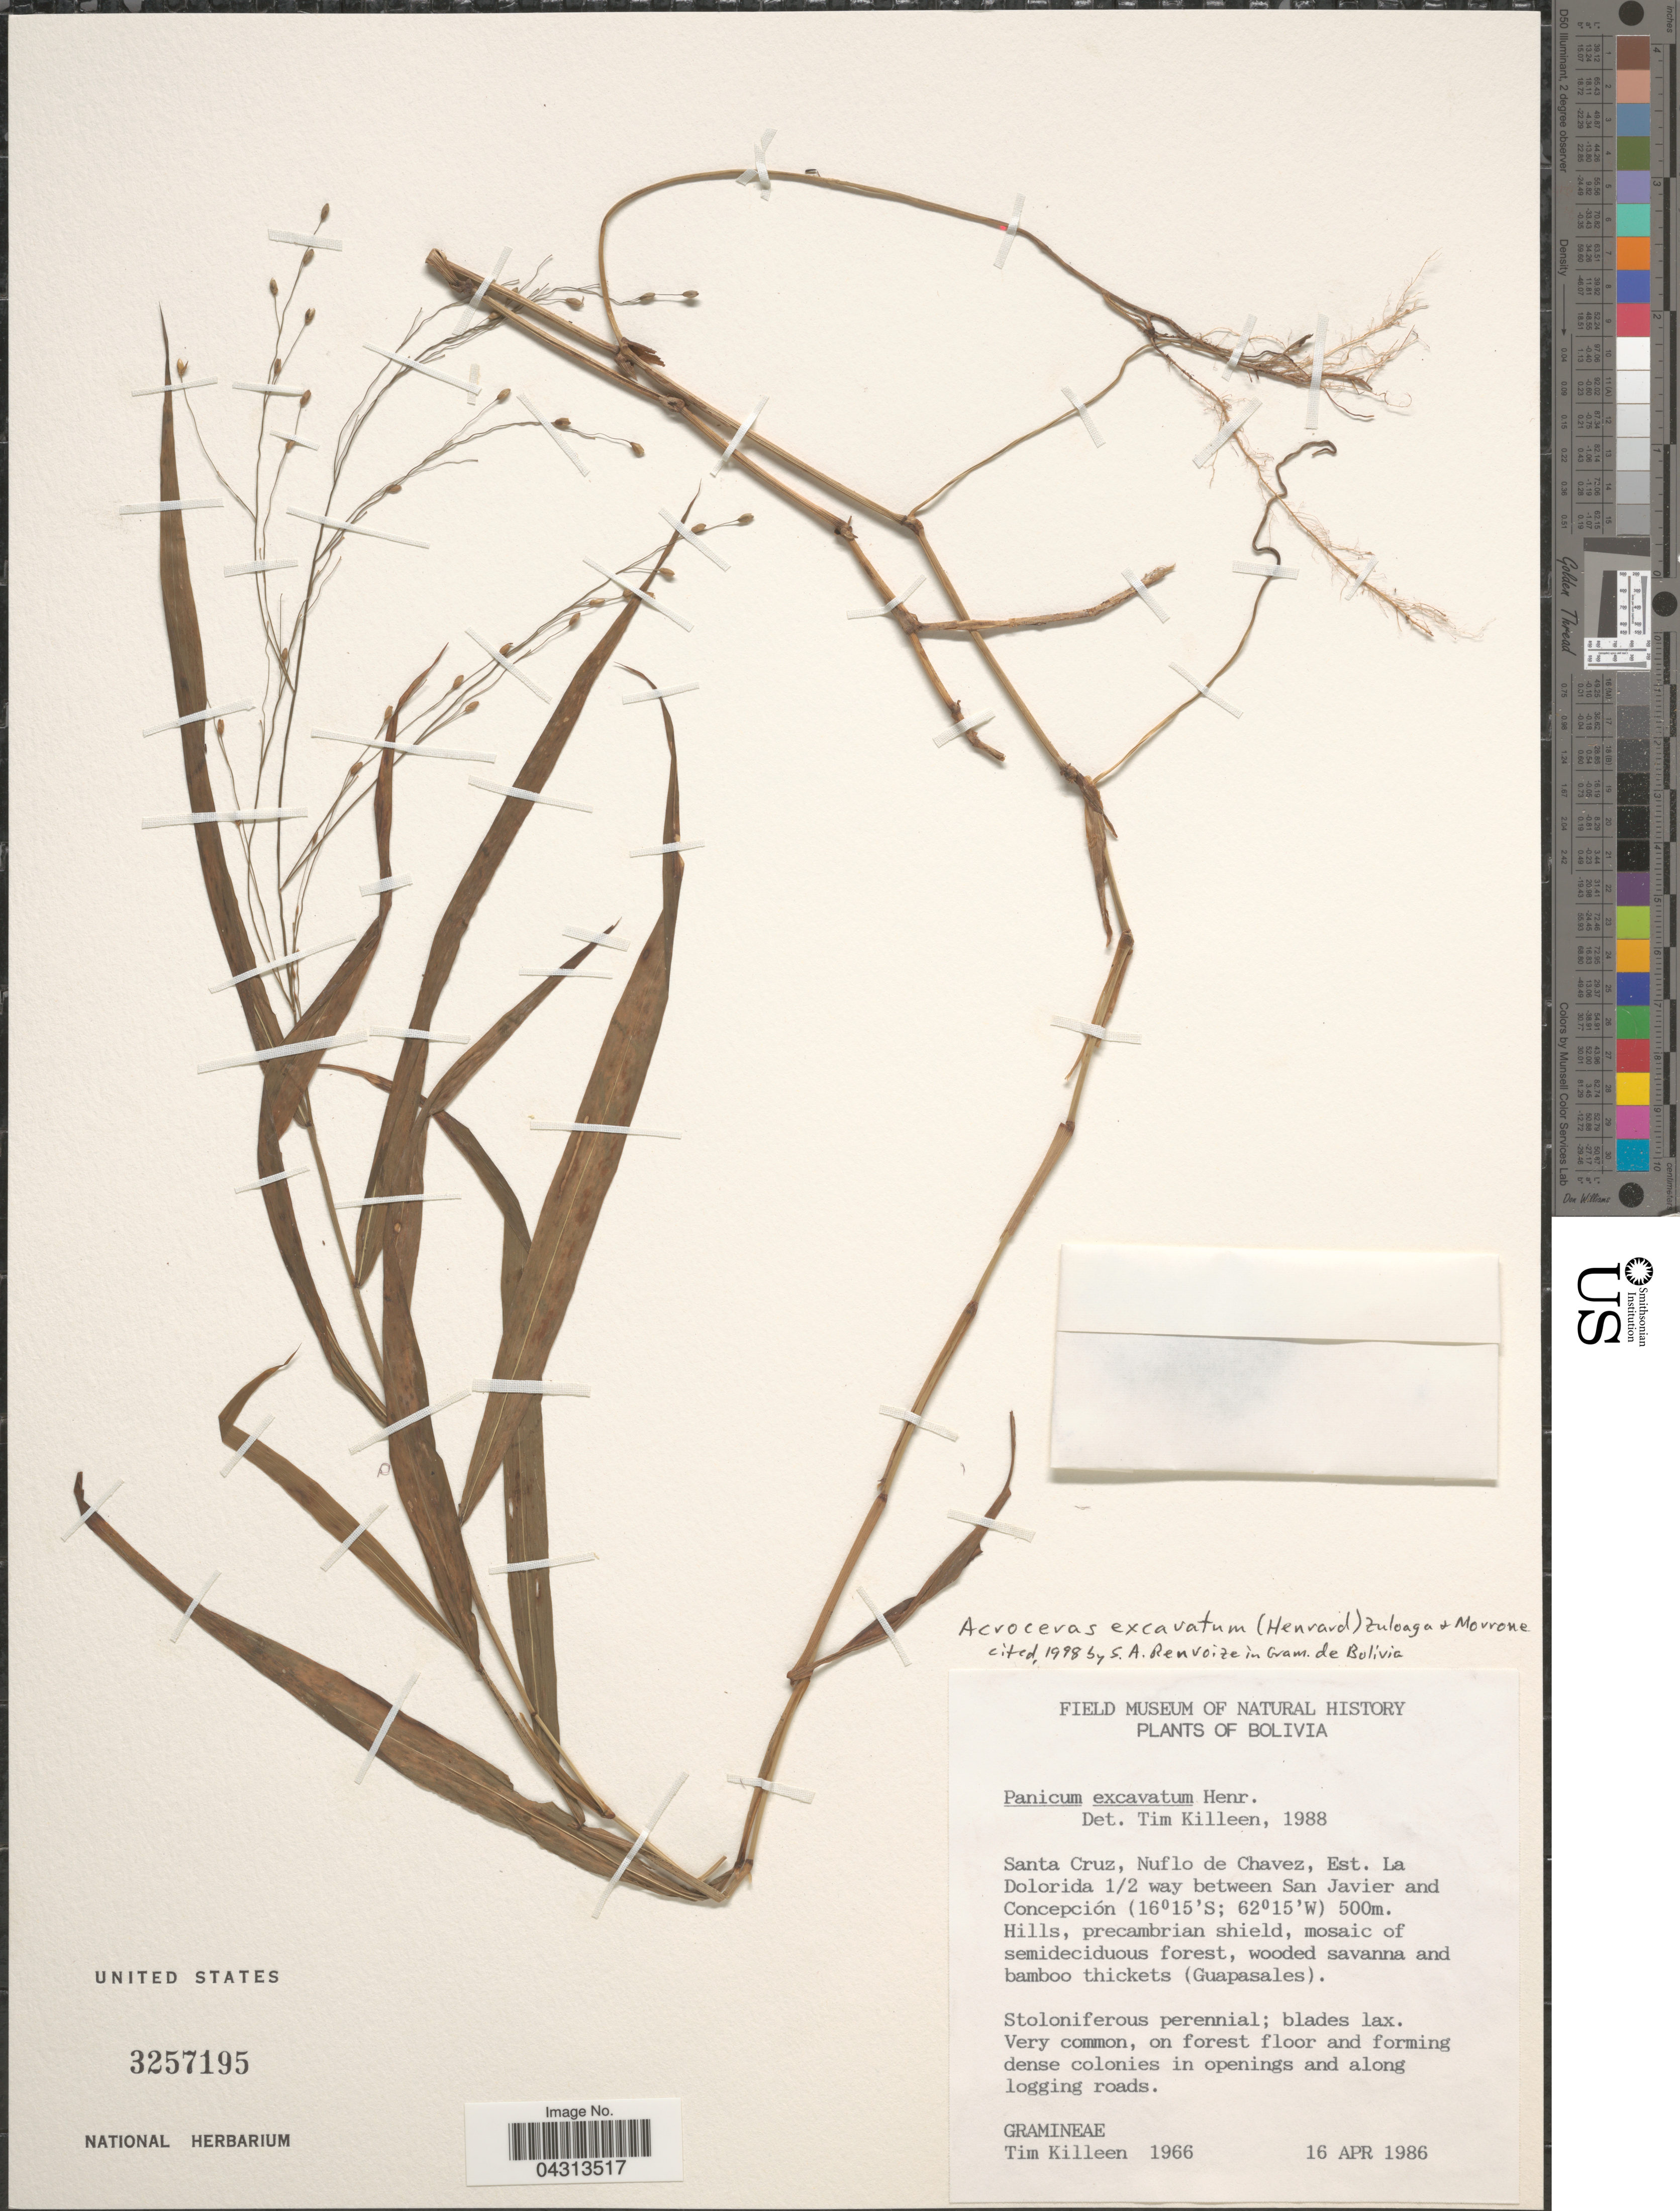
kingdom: Plantae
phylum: Tracheophyta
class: Liliopsida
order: Poales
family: Poaceae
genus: Acroceras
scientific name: Acroceras excavatum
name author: (Henr.) Zuloaga & Morrone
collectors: T. J. Killeen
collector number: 1966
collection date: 1986-04-16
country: Bolivia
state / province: Santa Cruz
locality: Nuflo de Chavez, Est. La Dolorida 1/2 way between San Javier and Concepción. Hills, precambrian shield, mosaic of semideciduous forest, wooded savanna and bamboo thickets (Guapasales).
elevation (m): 500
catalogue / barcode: US 3257195